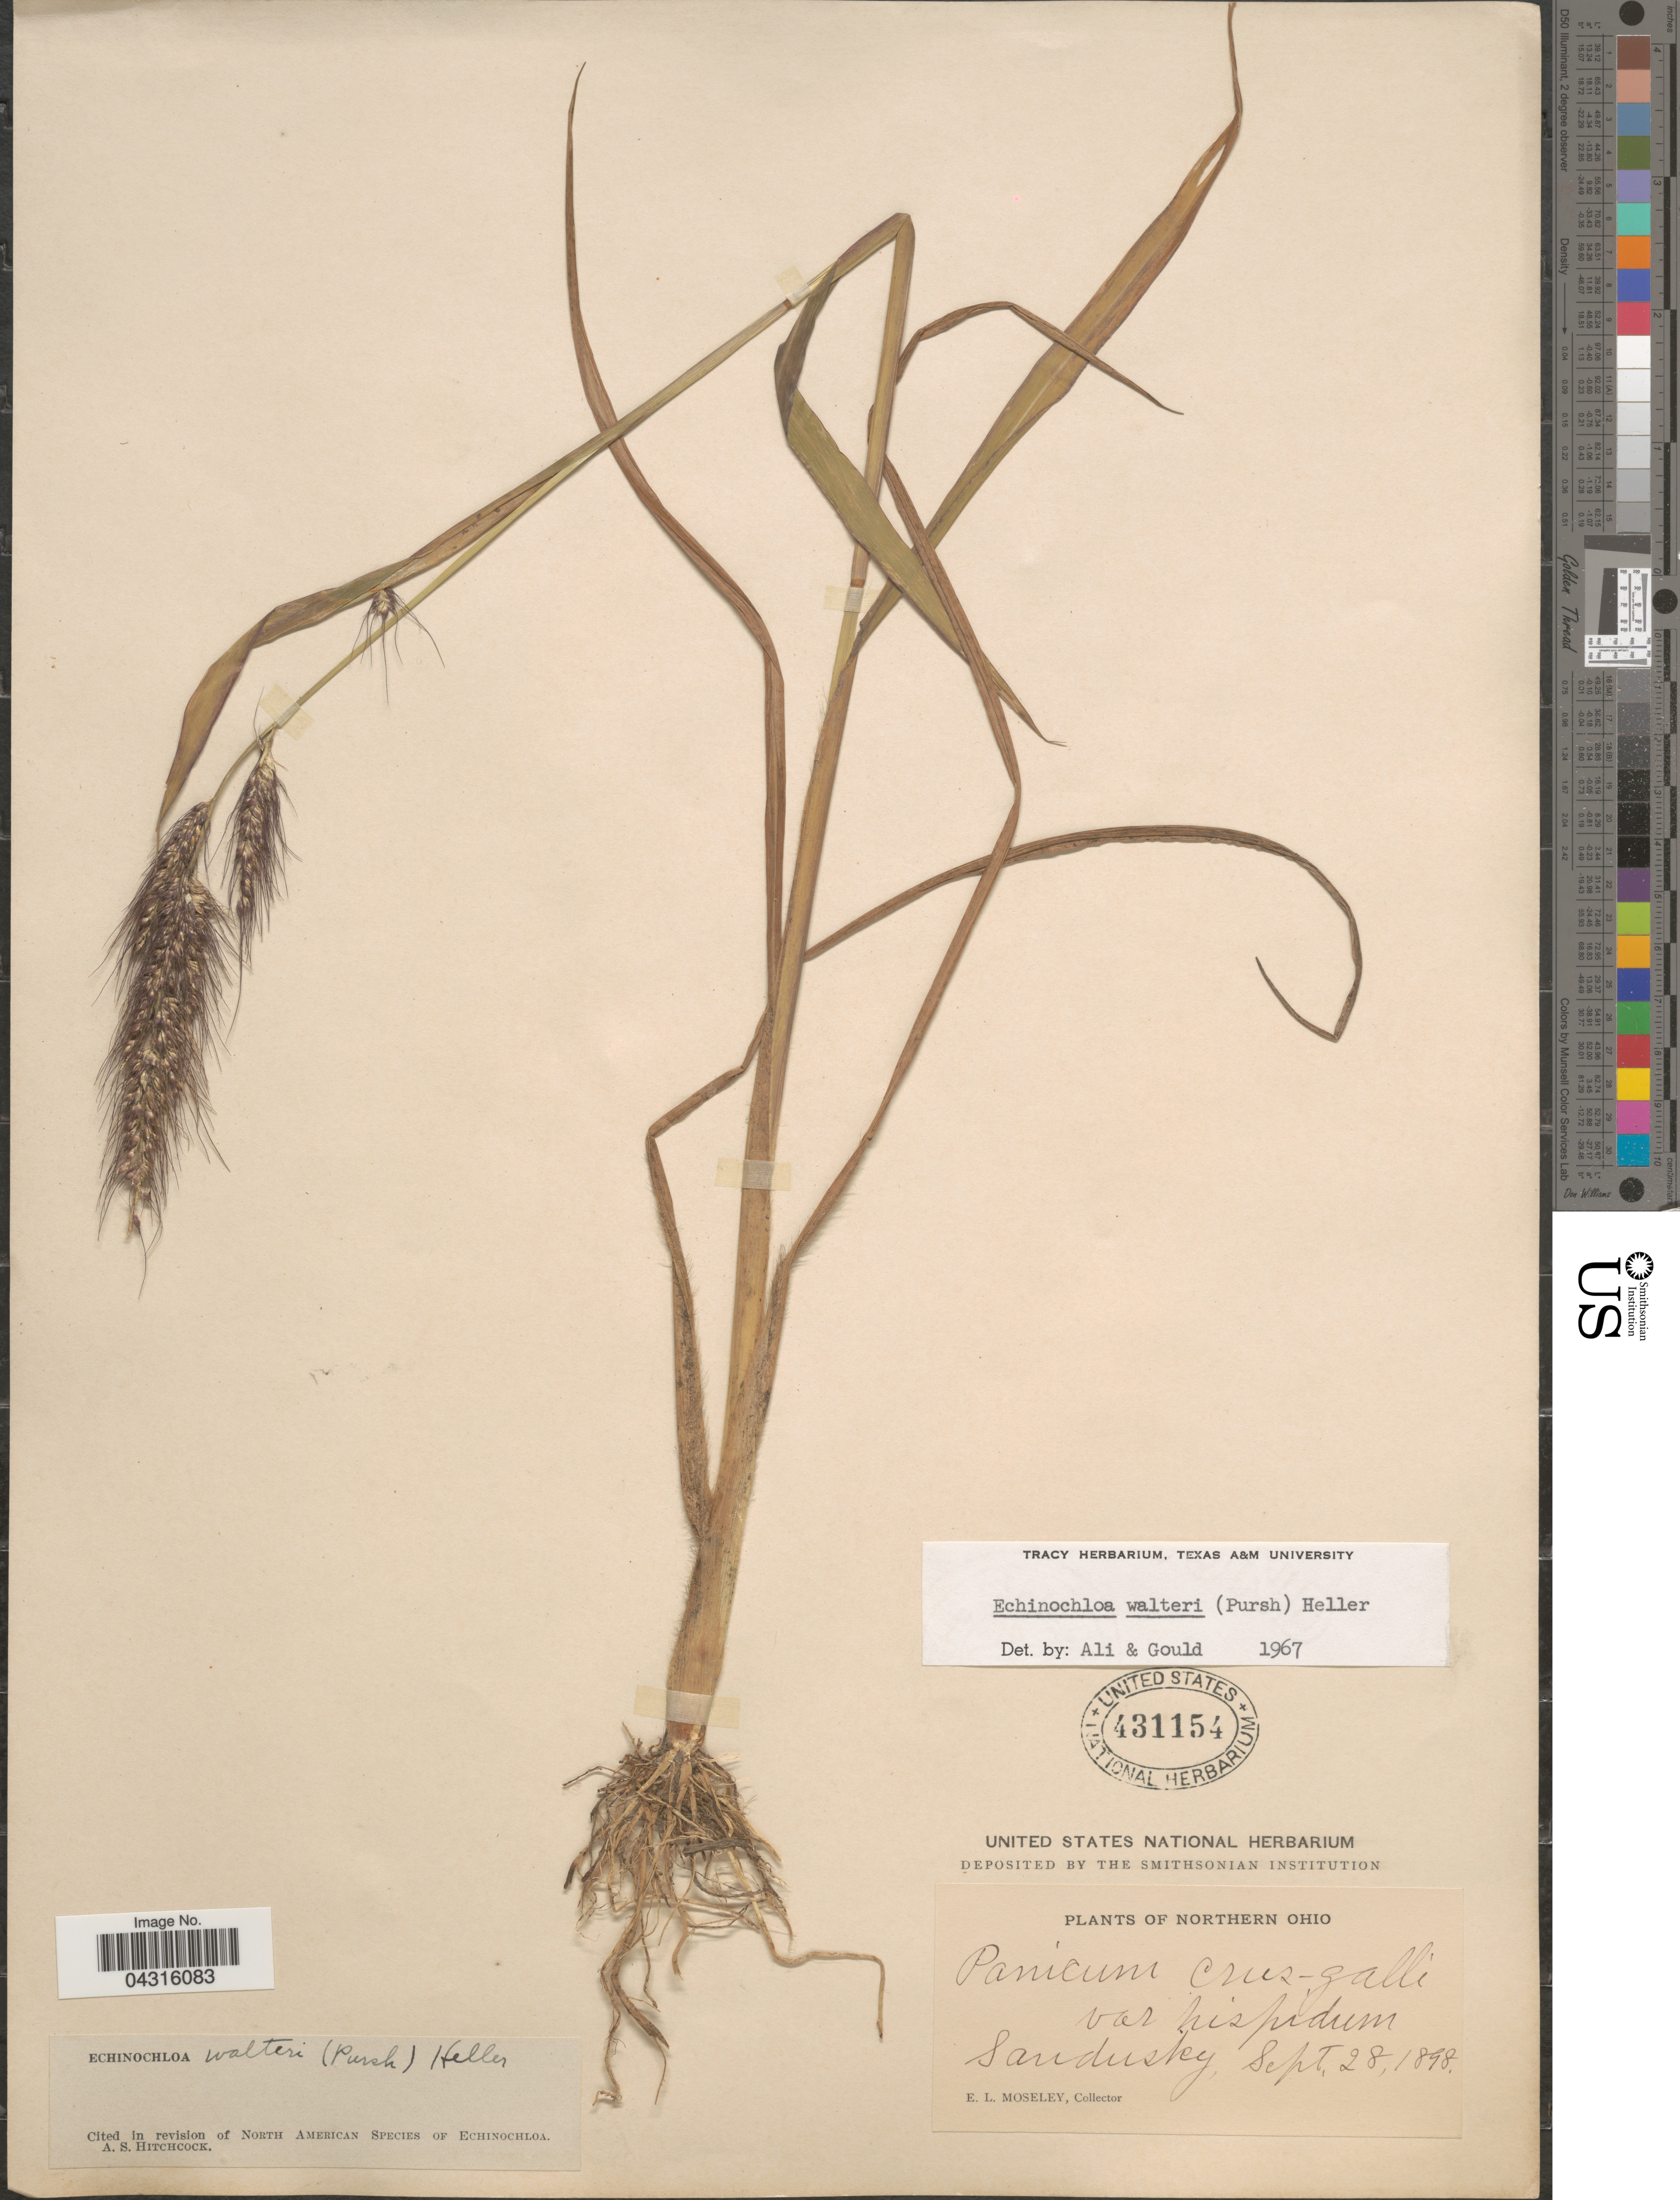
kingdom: Plantae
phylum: Tracheophyta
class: Liliopsida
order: Poales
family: Poaceae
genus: Echinochloa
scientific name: Echinochloa walteri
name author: (Pursh) A. Heller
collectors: E. Moseley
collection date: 1898-09-28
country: United States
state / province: Ohio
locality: Northern Ohio. Sandusky.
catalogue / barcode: US 431154